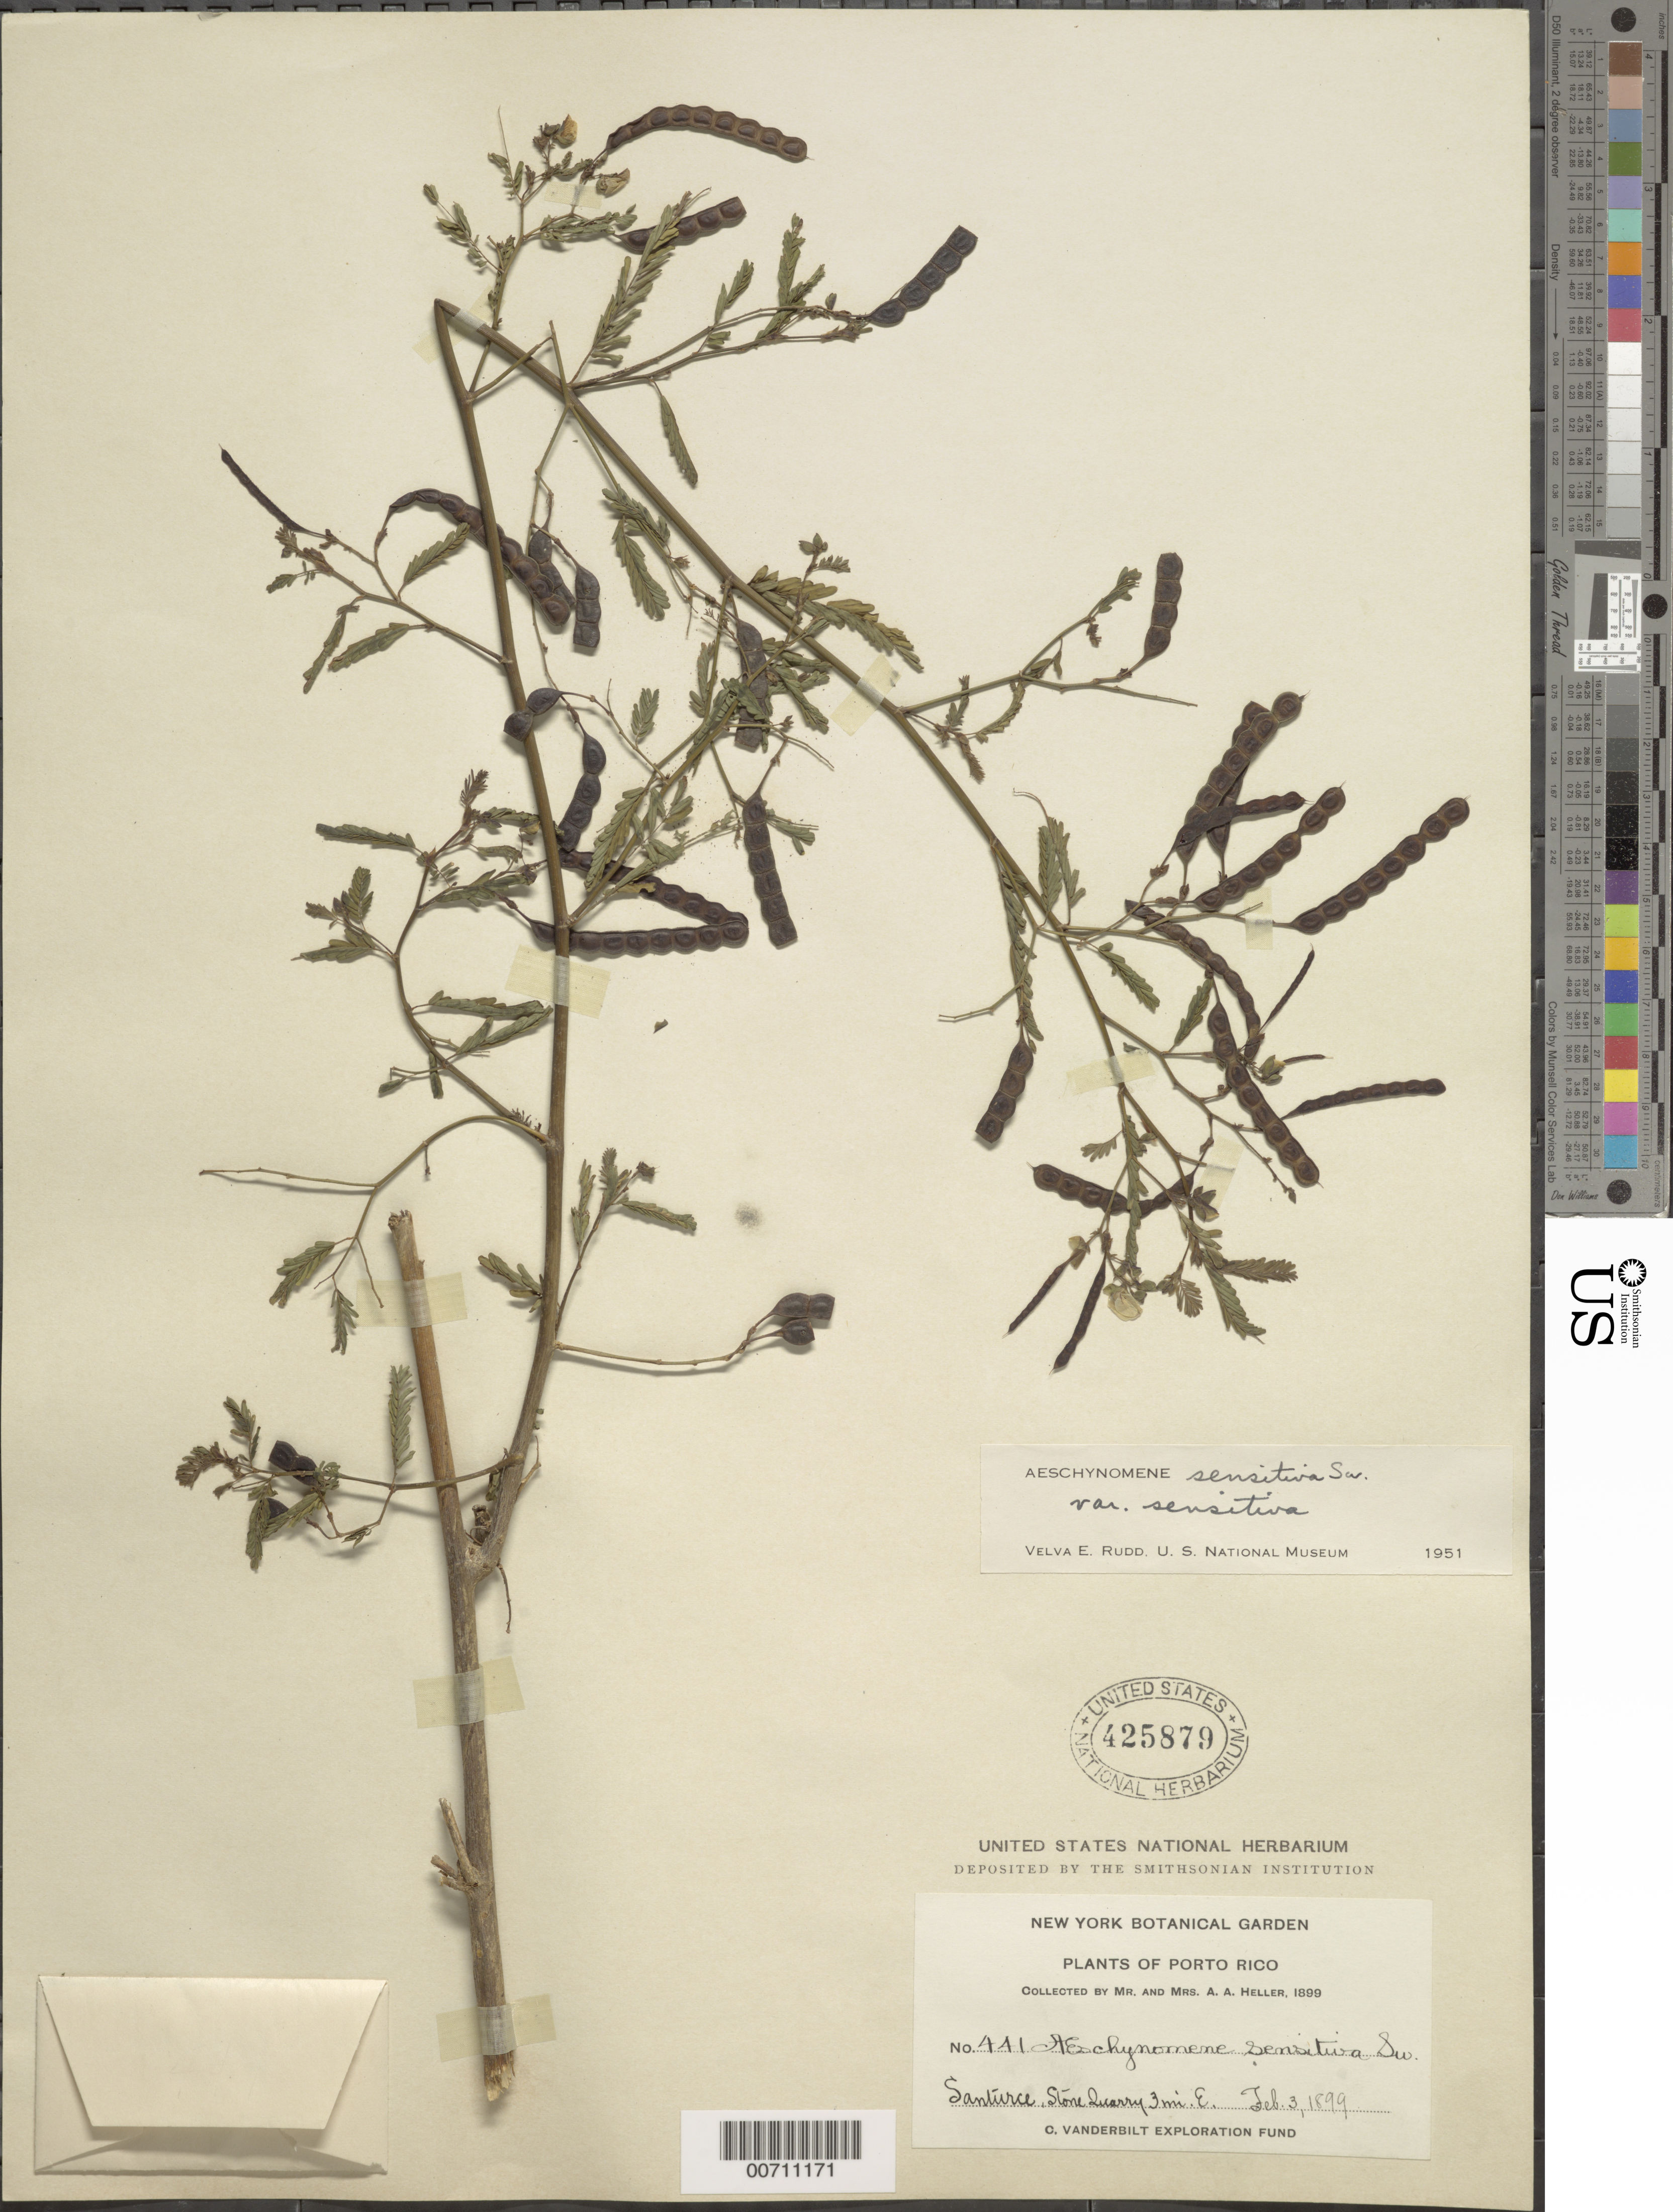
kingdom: Plantae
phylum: Tracheophyta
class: Magnoliopsida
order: Fabales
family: Fabaceae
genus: Aeschynomene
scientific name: Aeschynomene sensitiva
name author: Sw.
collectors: A. A. Heller & -- Heller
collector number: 441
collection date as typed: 03 Feb 1899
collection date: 1899-02-03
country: Puerto Rico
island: Greater Antilles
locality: Santurce, Stone quarry 3 mi E of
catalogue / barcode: US 425879